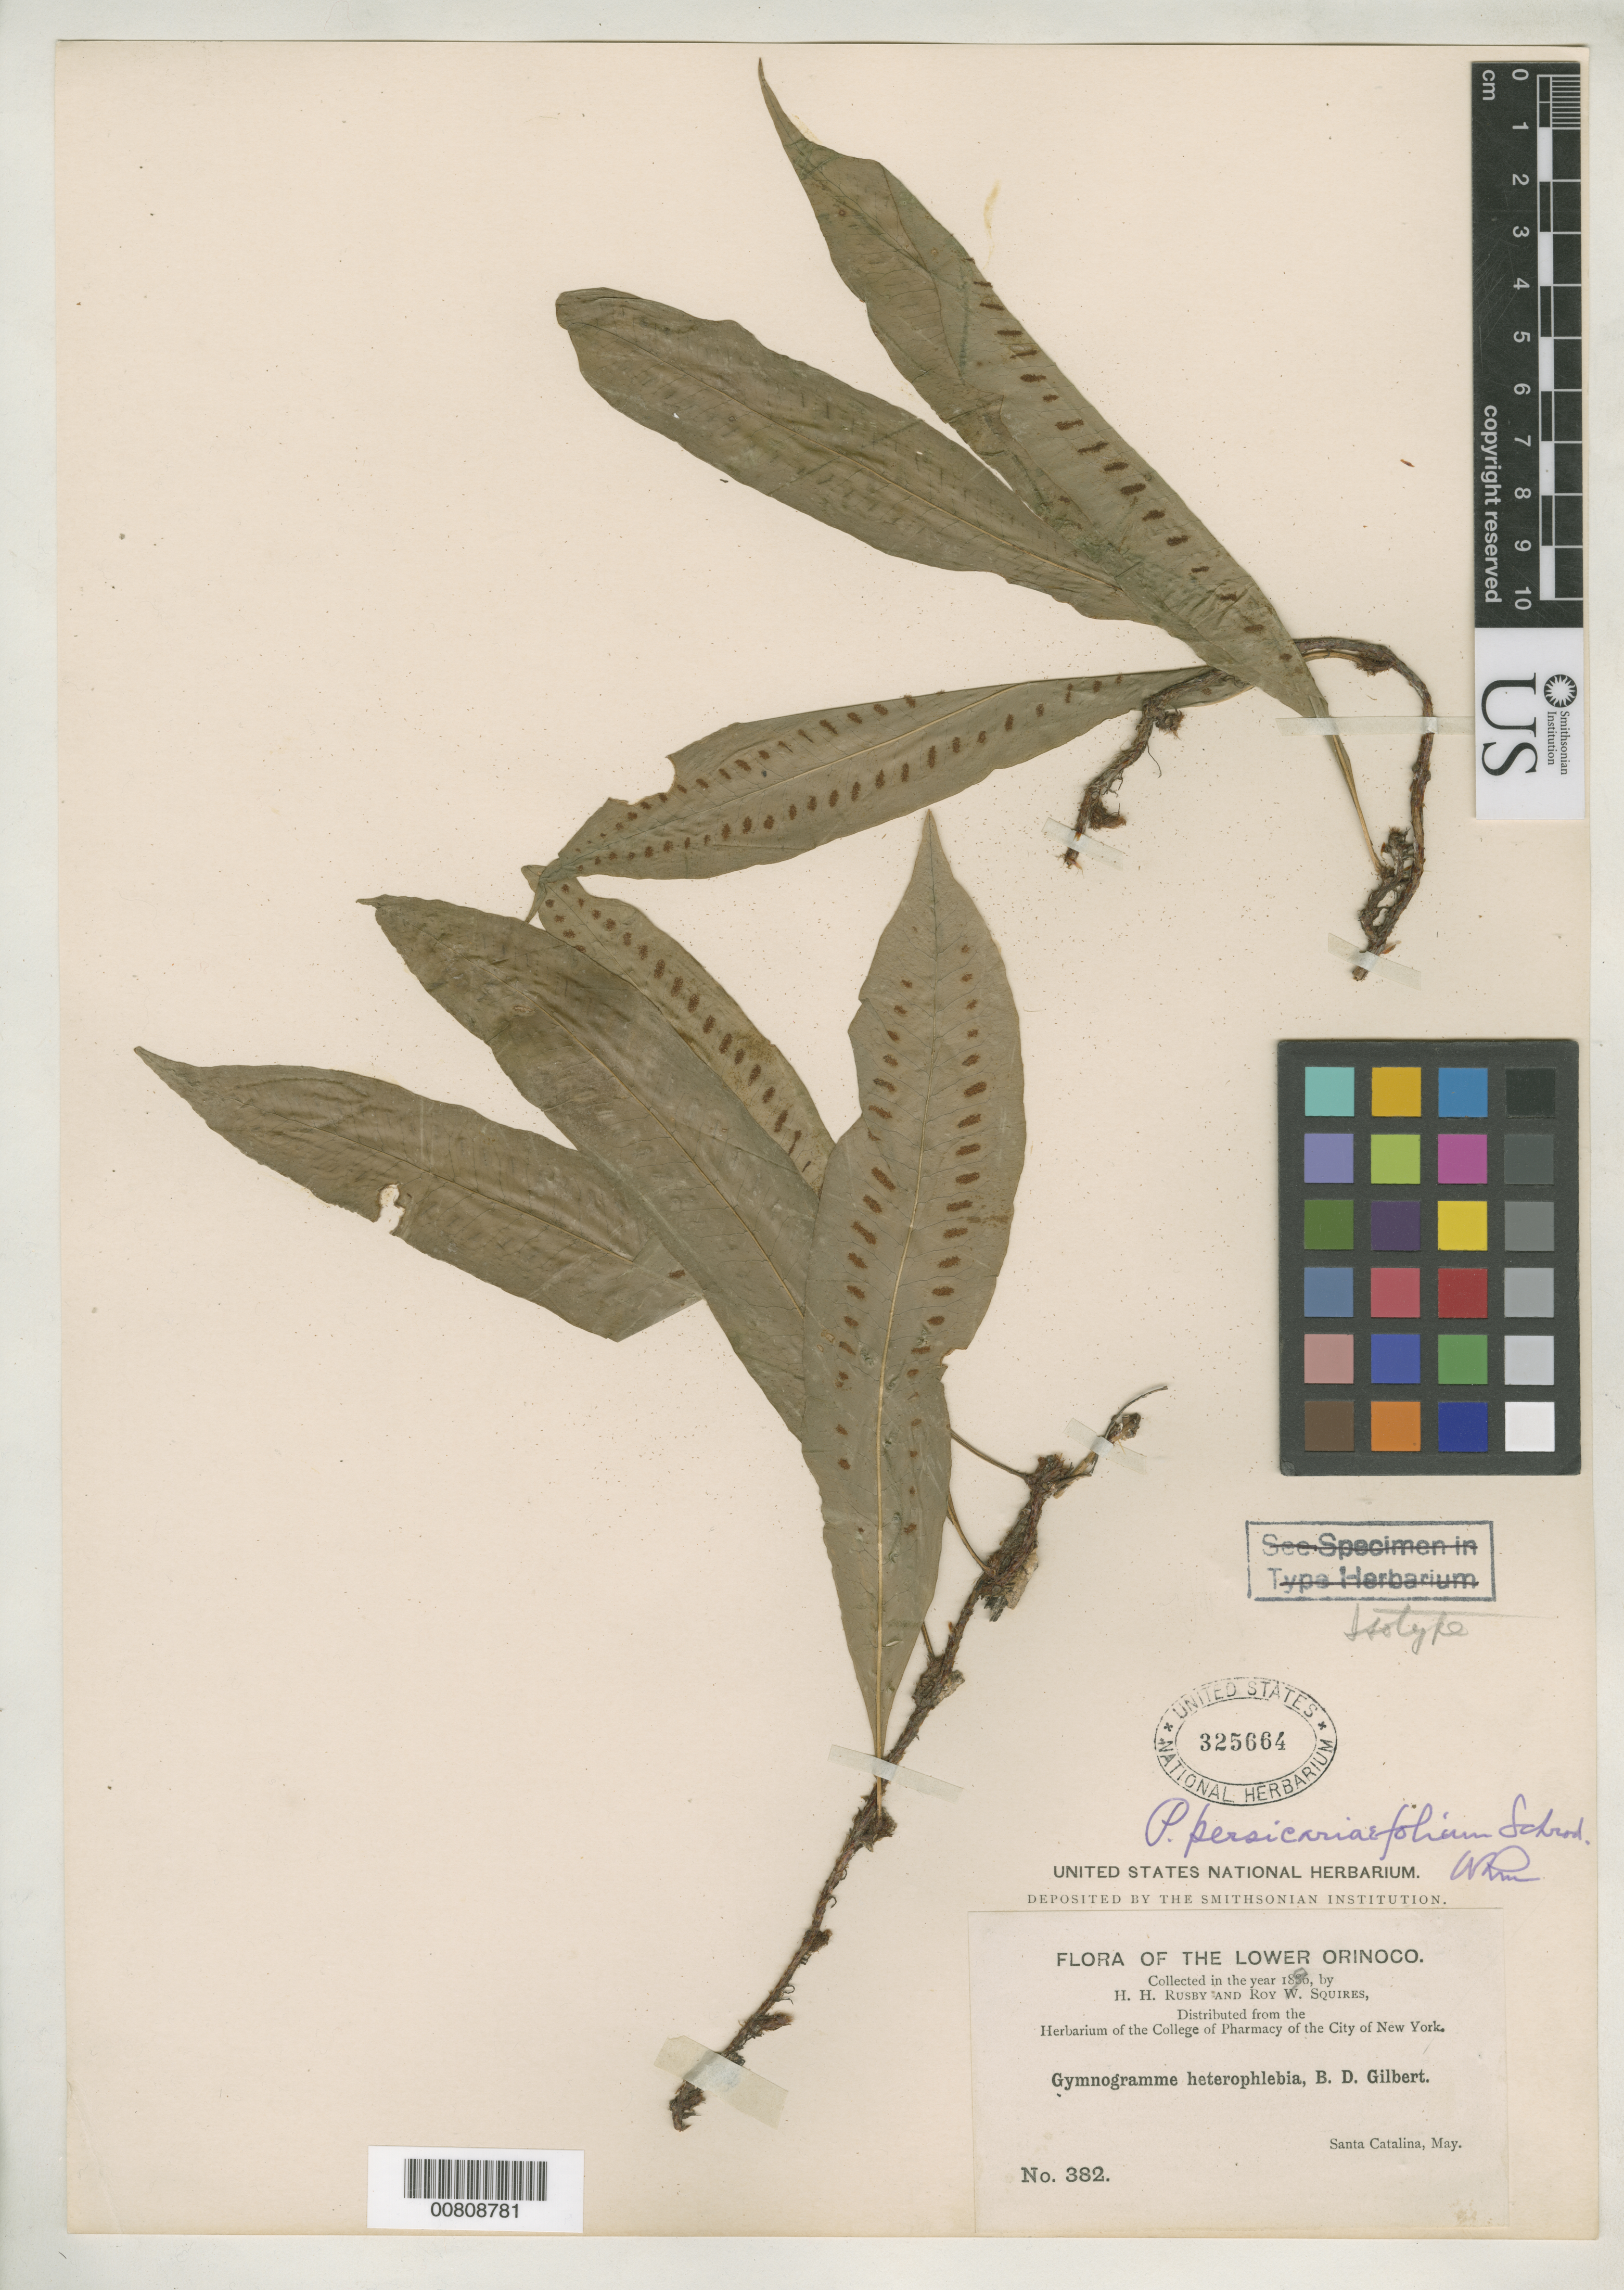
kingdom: Plantae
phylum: Tracheophyta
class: Polypodiopsida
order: Polypodiales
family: Pteridaceae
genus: Gymnogramma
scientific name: Gymnogramma heterophlebia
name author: Gilbert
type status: Isotype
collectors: H. H. Rusby & R. Squires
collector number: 382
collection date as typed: May 1896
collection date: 1896-05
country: Venezuela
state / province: Delta Amacuro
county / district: Tucupita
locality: Lower Orinoco, Santa Catalina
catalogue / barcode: US 325664